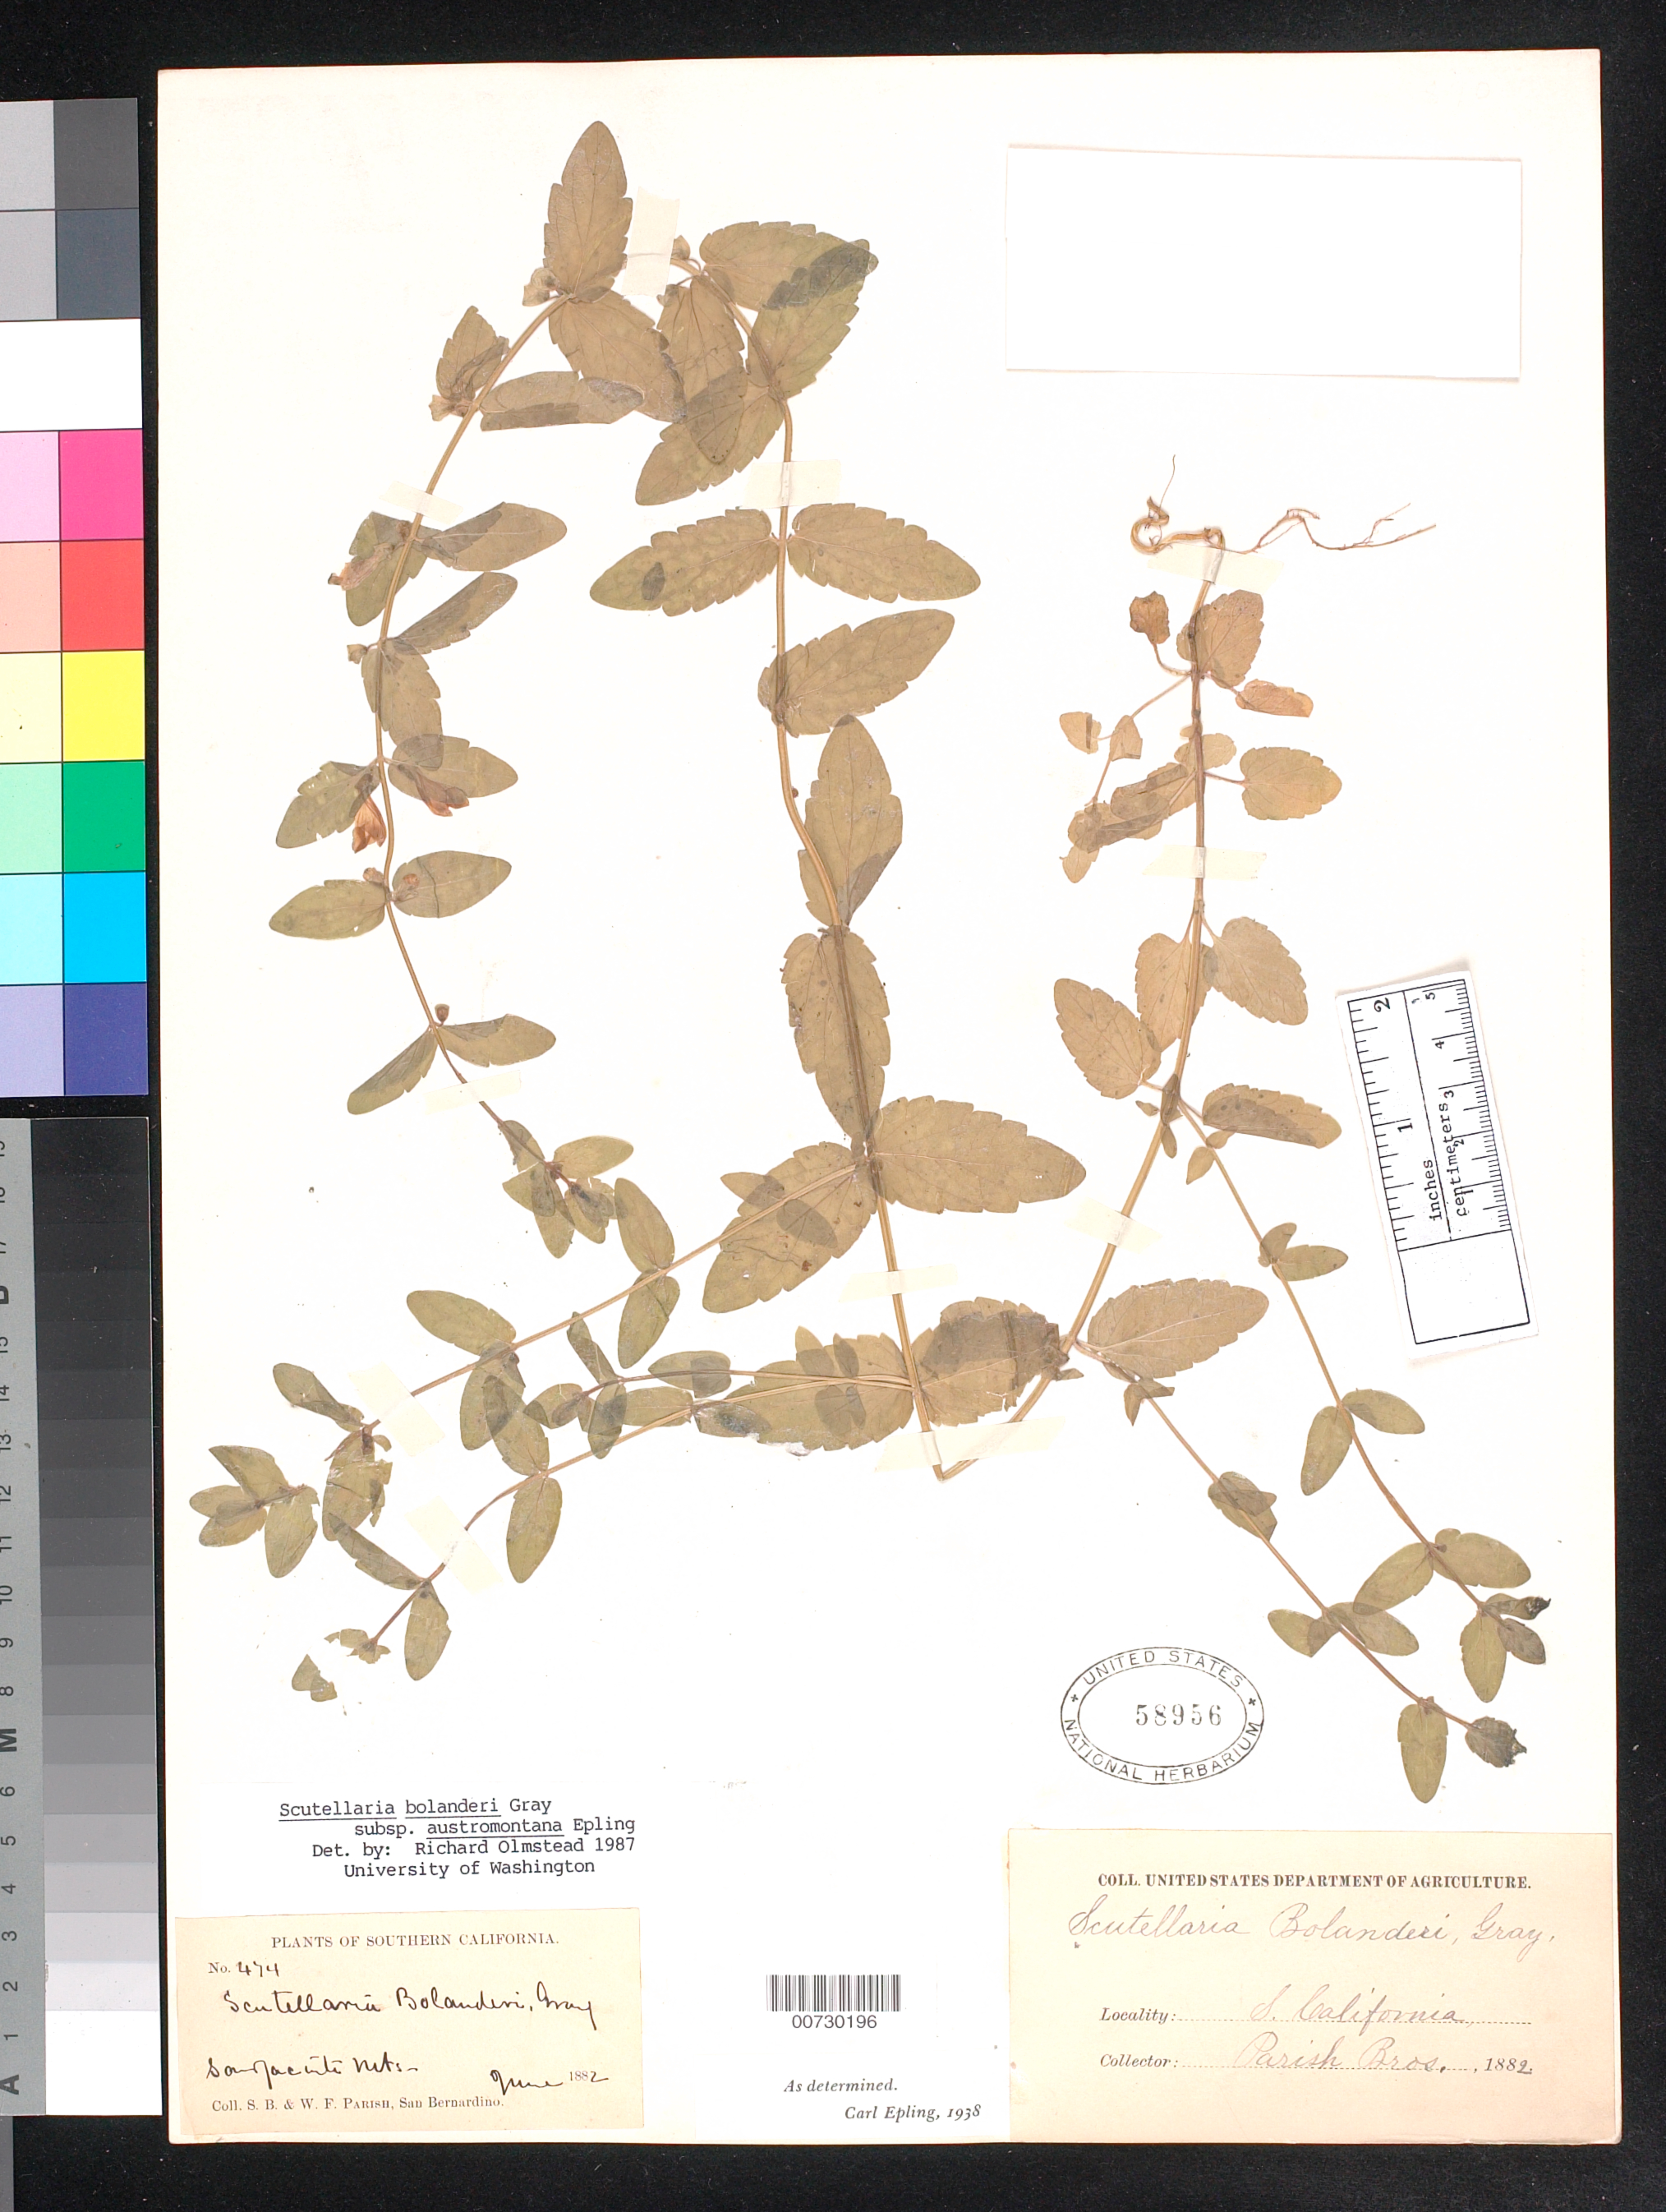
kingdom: Plantae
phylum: Tracheophyta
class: Magnoliopsida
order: Lamiales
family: Lamiaceae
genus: Scutellaria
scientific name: Scutellaria bolanderi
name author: A. Gray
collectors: S. B. Parish & W. F. Parish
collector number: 474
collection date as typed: Jun 1882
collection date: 1882-06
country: United States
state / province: California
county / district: Riverside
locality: San Jacinto Mountains.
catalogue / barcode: US 58956